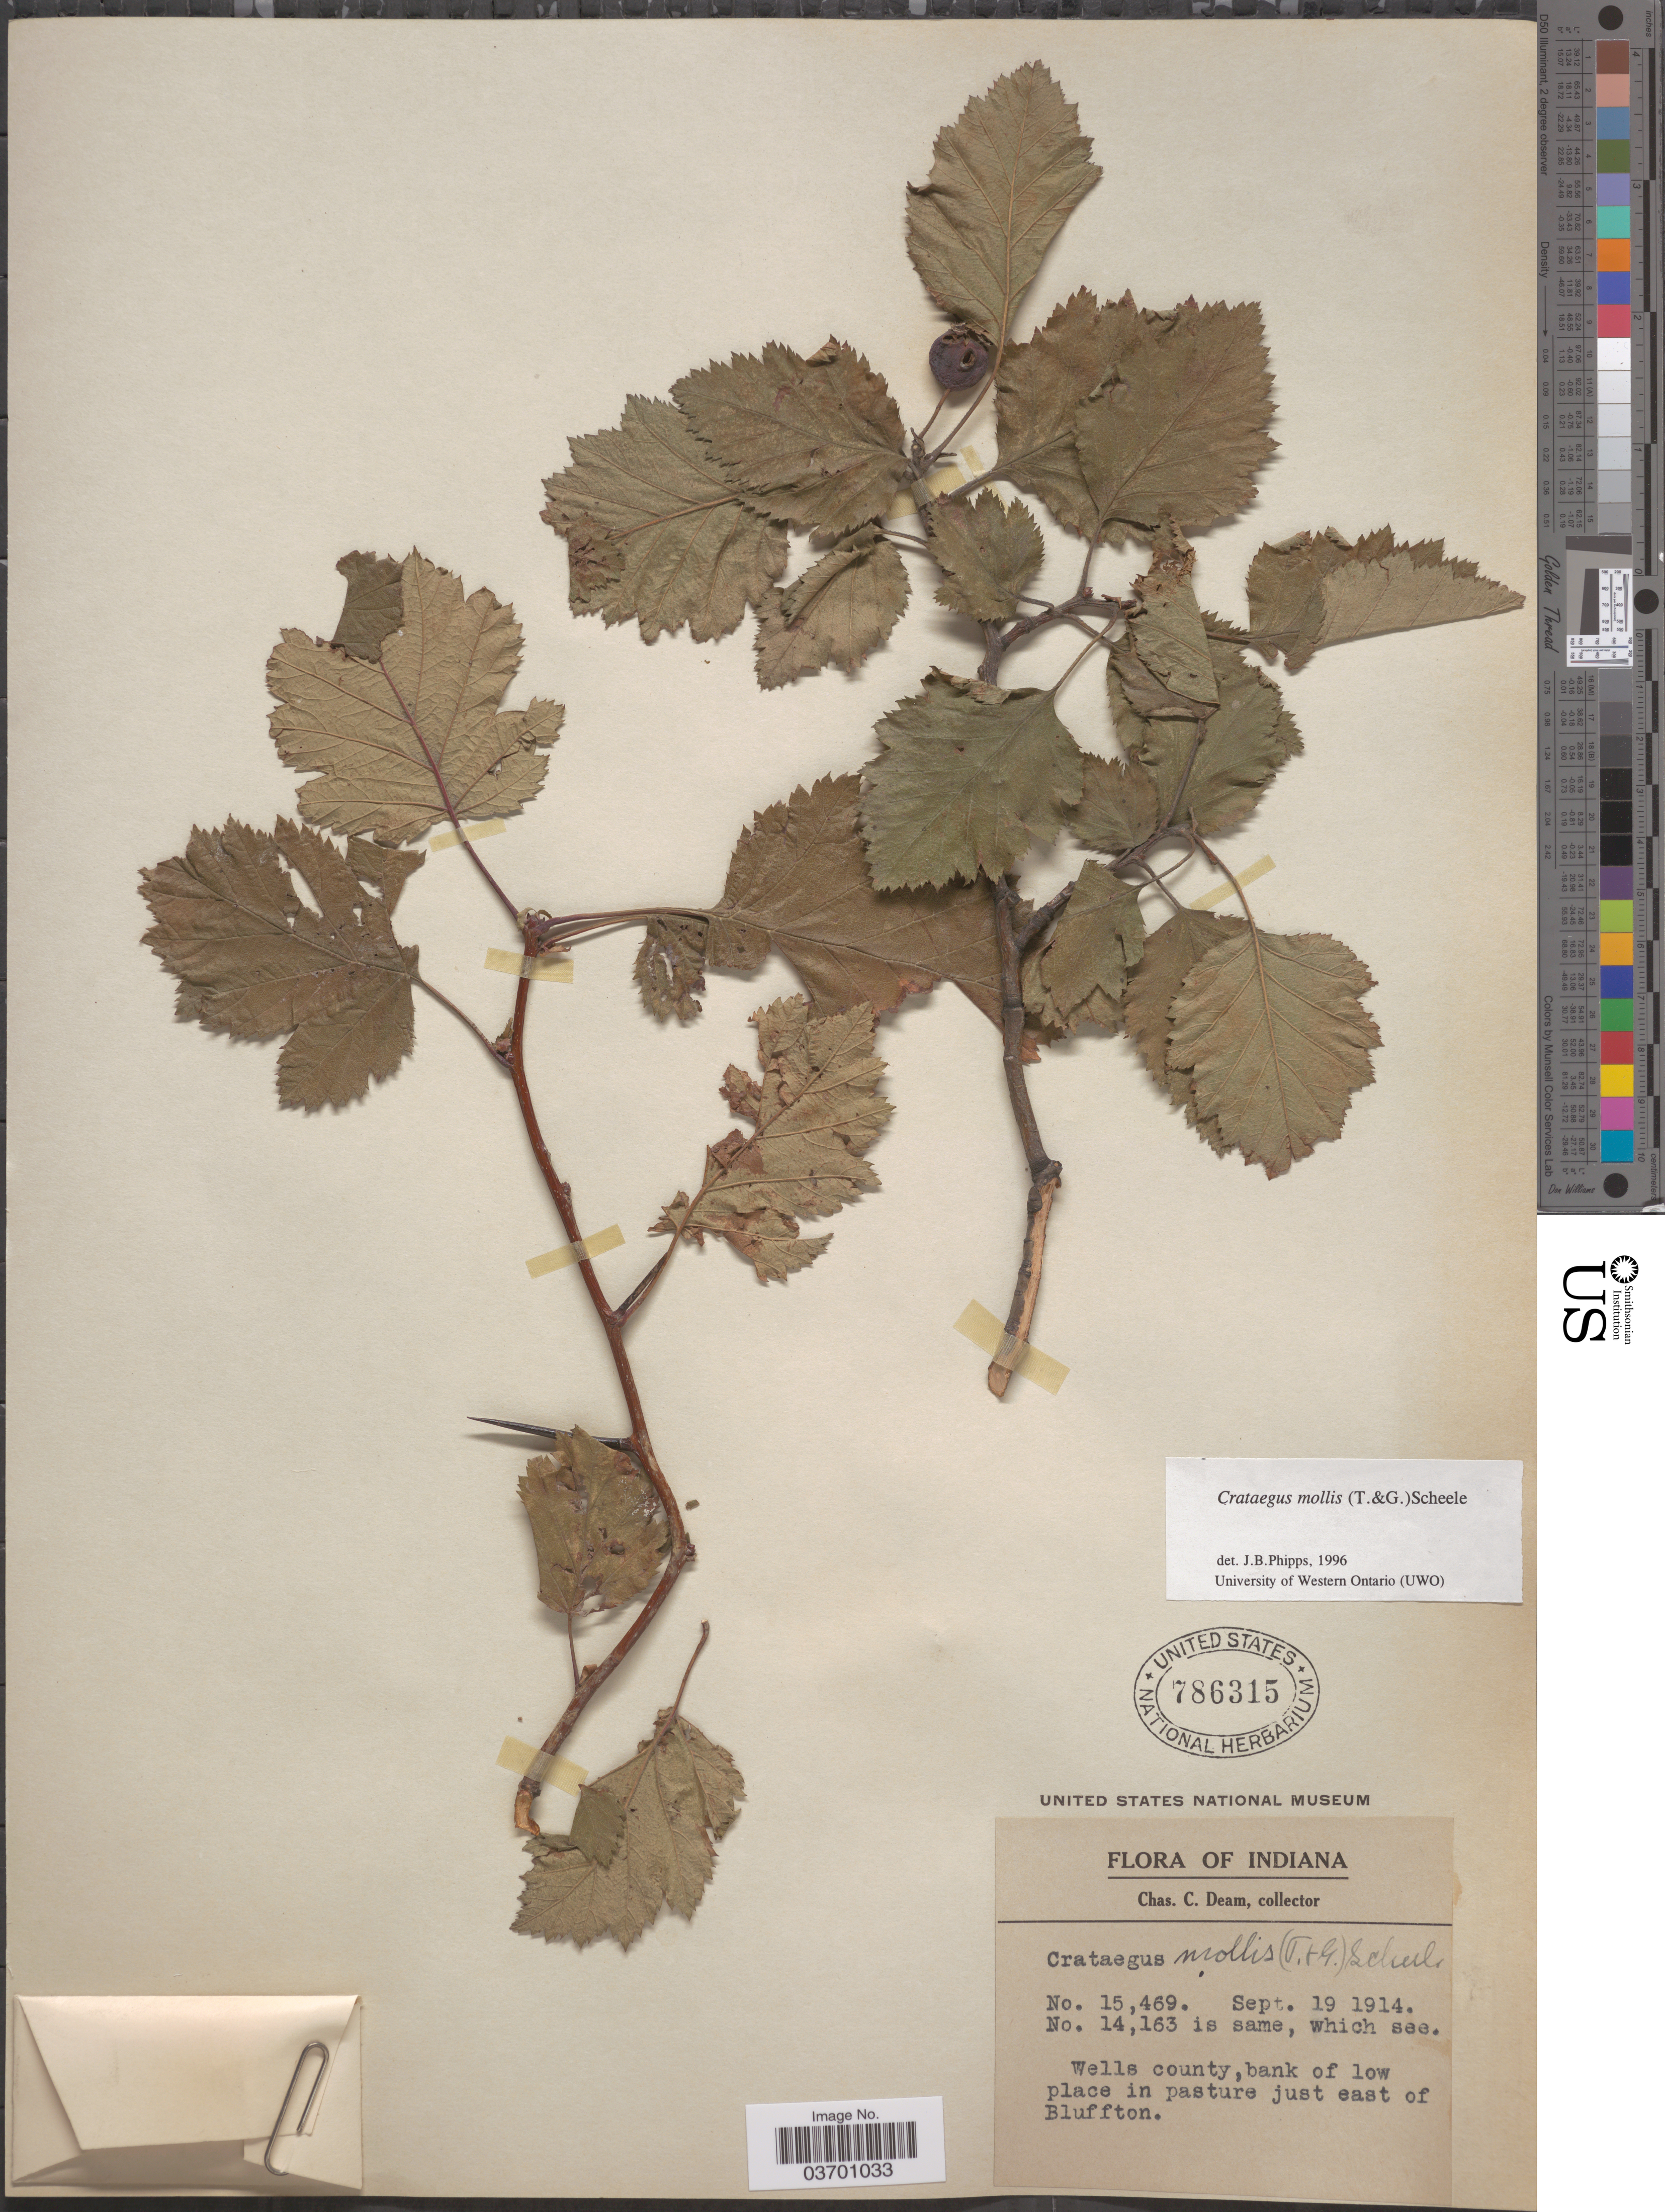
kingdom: Plantae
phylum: Tracheophyta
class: Magnoliopsida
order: Rosales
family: Rosaceae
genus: Crataegus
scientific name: Crataegus mollis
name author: (Torr. & A. Gray) Scheele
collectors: C. C. Deam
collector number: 15469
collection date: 1914-09-19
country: United States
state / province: Indiana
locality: Wells county, bank of low place in pasture just east of Bluffton.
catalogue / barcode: US 786315